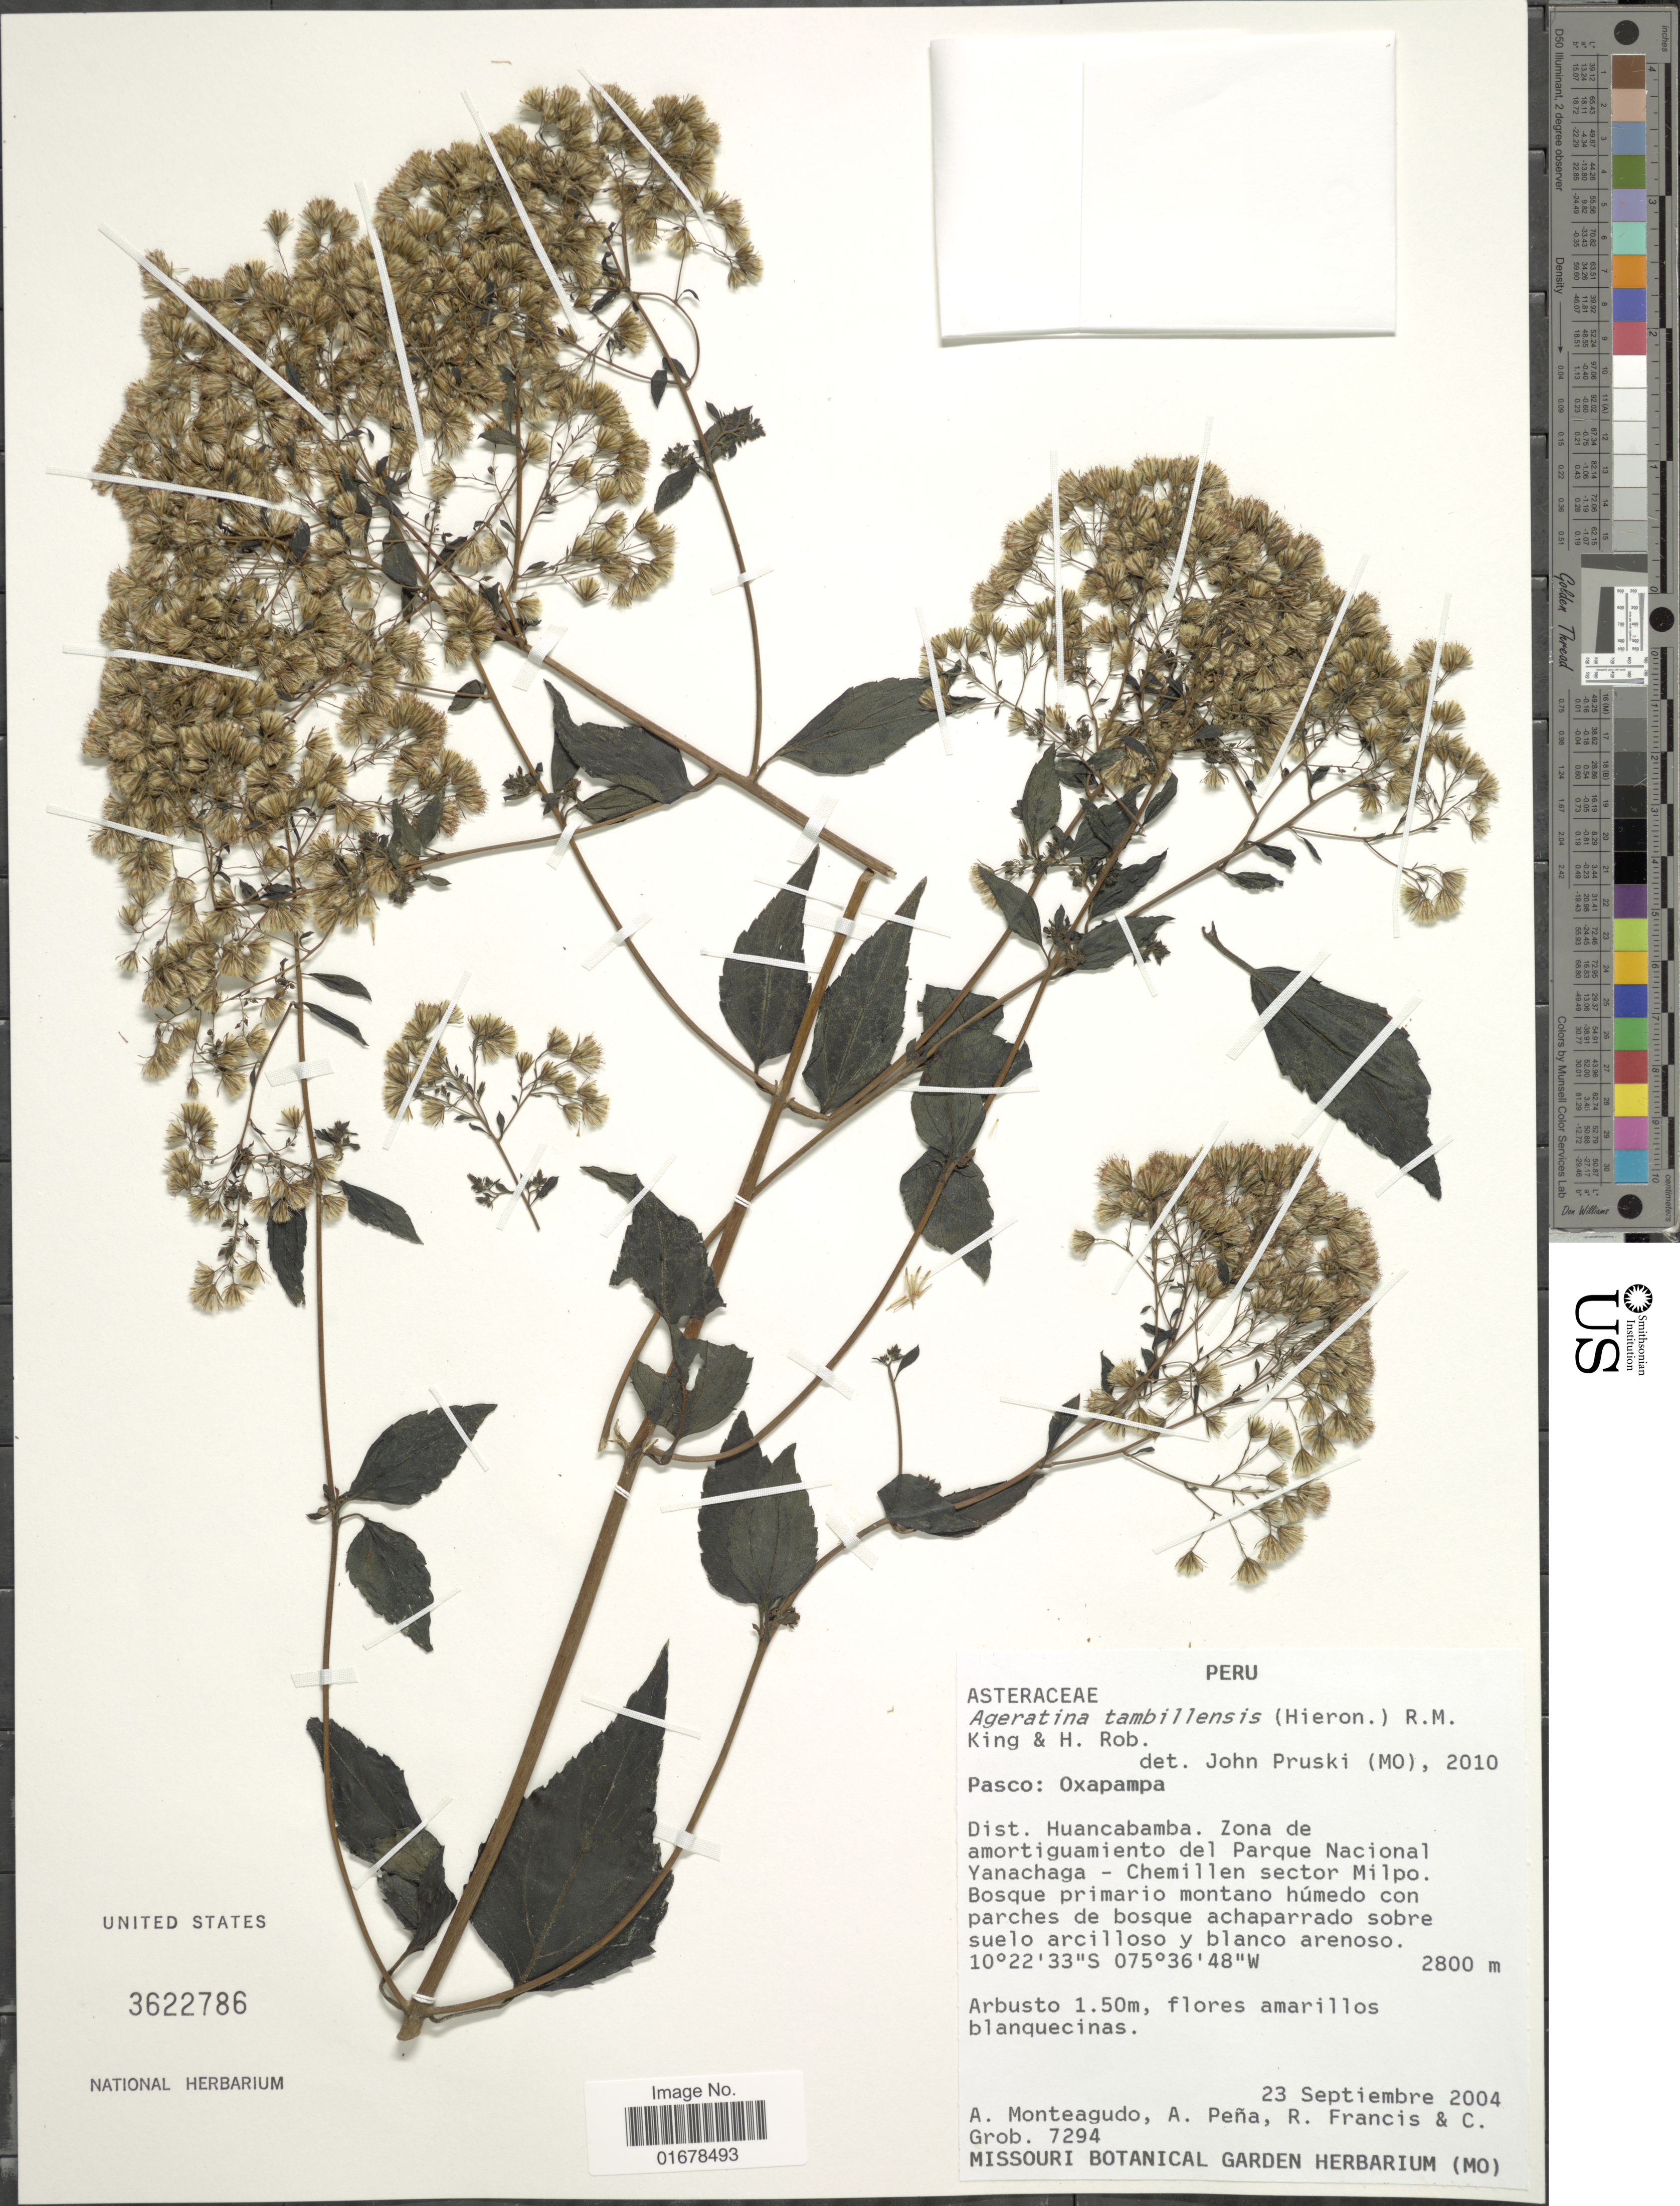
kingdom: Plantae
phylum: Tracheophyta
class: Magnoliopsida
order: Asterales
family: Asteraceae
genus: Ageratina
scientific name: Ageratina tambillensis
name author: (Hieron.) R.M. King & H. Rob.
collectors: A. Monteagudo, A. Peña, R. Francis & C. Grob.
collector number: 7294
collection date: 2004-09-23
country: Peru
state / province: Pasco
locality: Pasco: Oxapampa, Dist. Huancabamba, Zona de amortiguamiento del Parque Nacional Yanachaga - Chemillen sector Milpo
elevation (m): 2800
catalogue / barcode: US 3622786